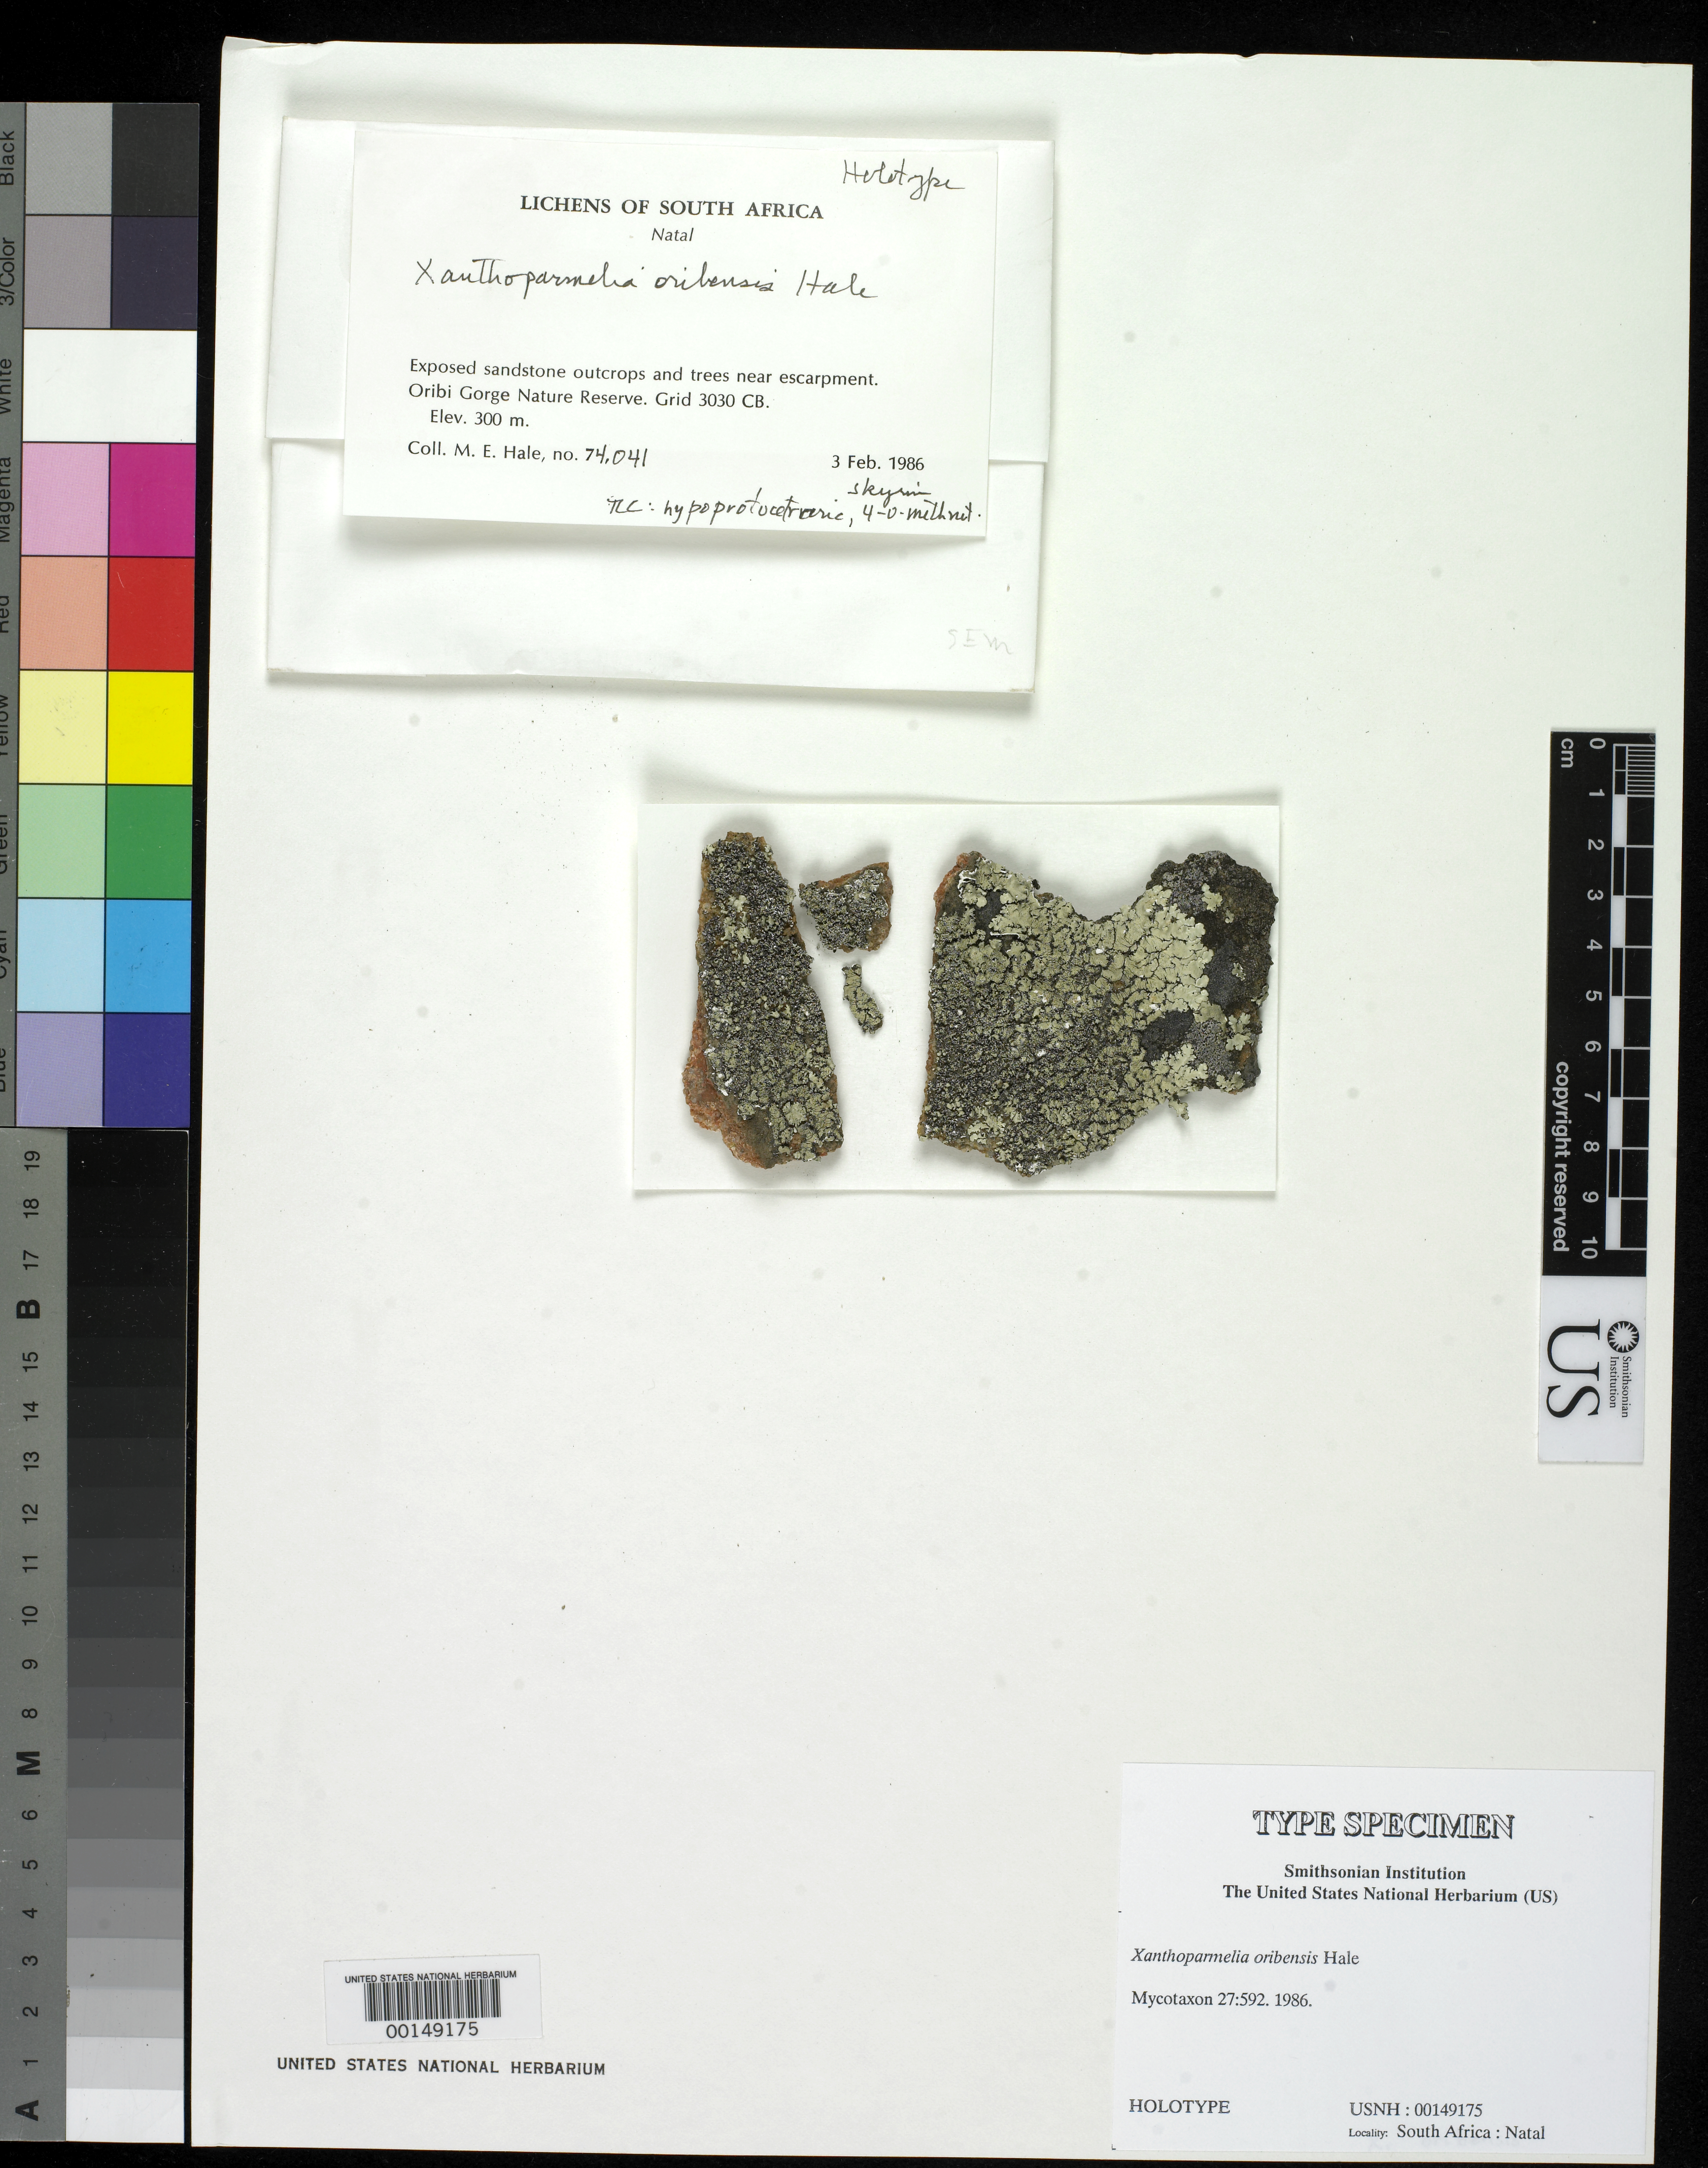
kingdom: Fungi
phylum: Ascomycota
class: Lecanoromycetes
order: Lecanorales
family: Parmeliaceae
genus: Xanthoparmelia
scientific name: Xanthoparmelia oribensis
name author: Hale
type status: Holotype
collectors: M. Hale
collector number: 74041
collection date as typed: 03 Feb 1986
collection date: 1986-02-17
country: South Africa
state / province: KwaZulu-Natal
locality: Oribi Gorge Nature Reserve, Grid 3030 CB, exposed outcrops and trees near escarpment.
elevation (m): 300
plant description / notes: Day printed on packet is incorrect. Hale field notebooks (SIA Acc. 12-427) reviewed by Ian Medeiros; this collection number and locality correspond to 17 Feb. 1986.